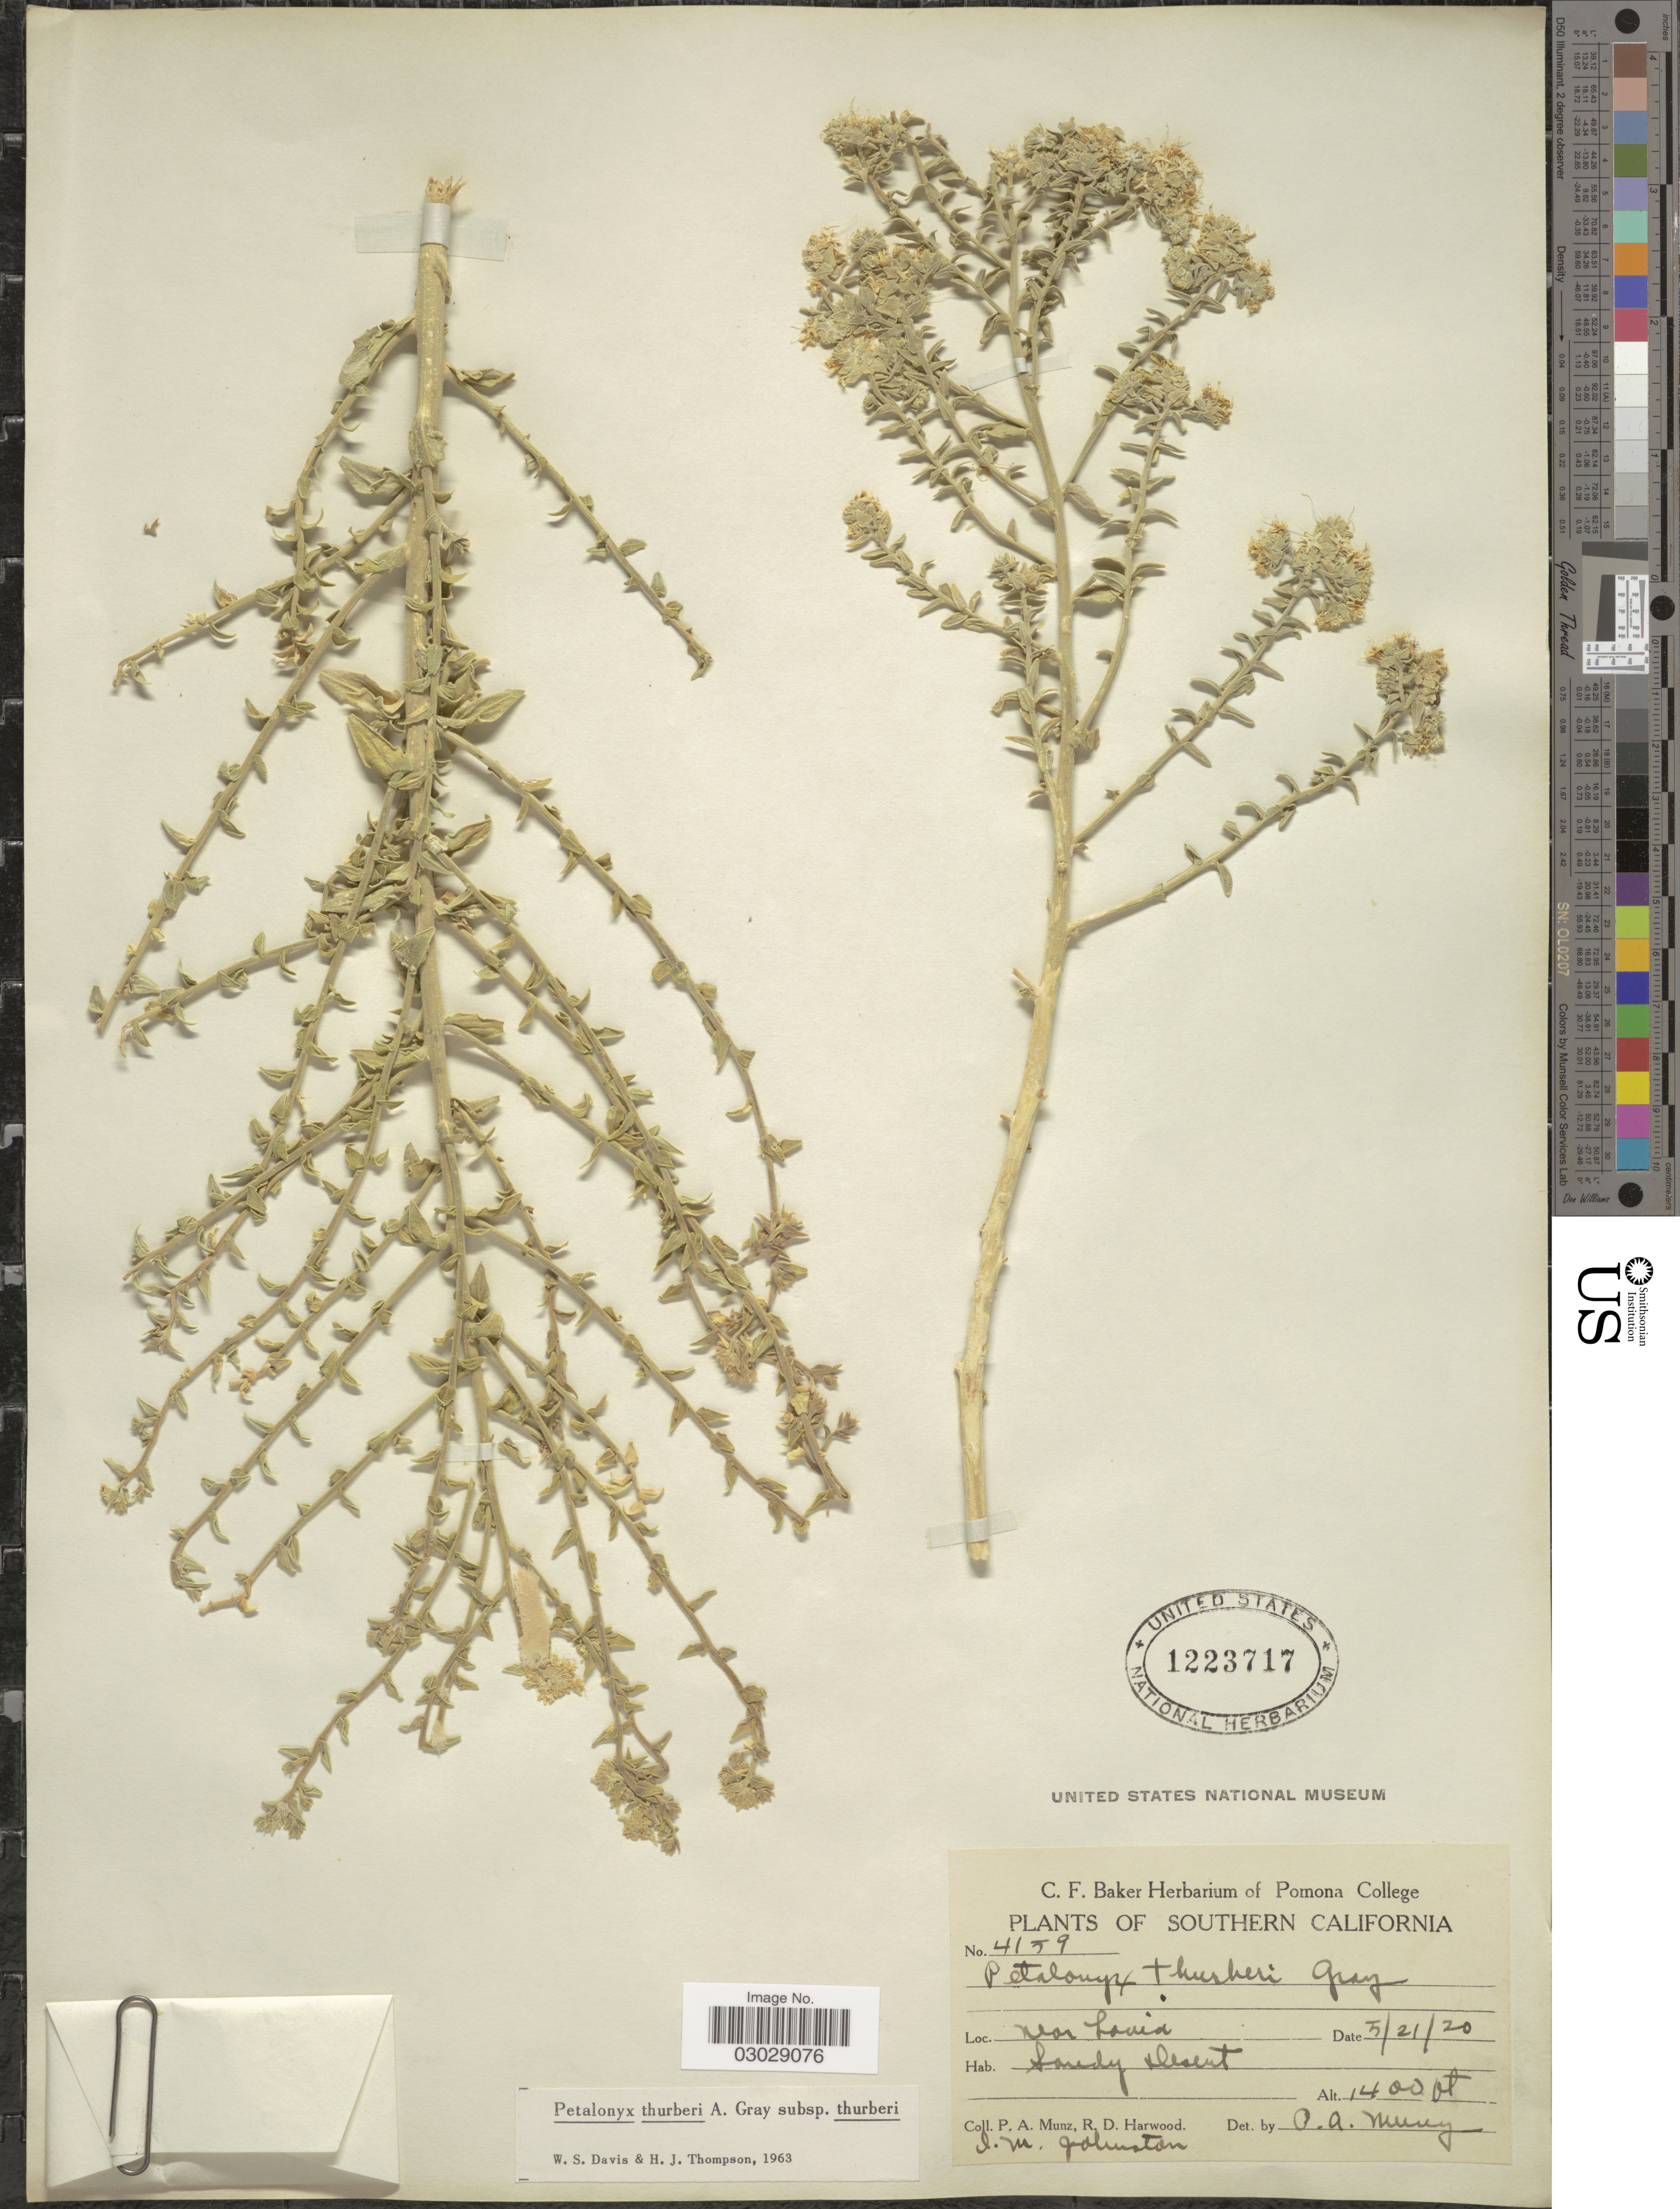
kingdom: Plantae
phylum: Tracheophyta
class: Magnoliopsida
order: Cornales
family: Loasaceae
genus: Petalonyx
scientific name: Petalonyx thurberi subsp. thurberi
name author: A. Gray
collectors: P. A. Munz, R. Harwood & J. Johnston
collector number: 4159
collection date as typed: Transcribed d/m/y: 21/5/20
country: United States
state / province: California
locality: Southern California. Near Lavic.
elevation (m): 427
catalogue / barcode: US 1223717